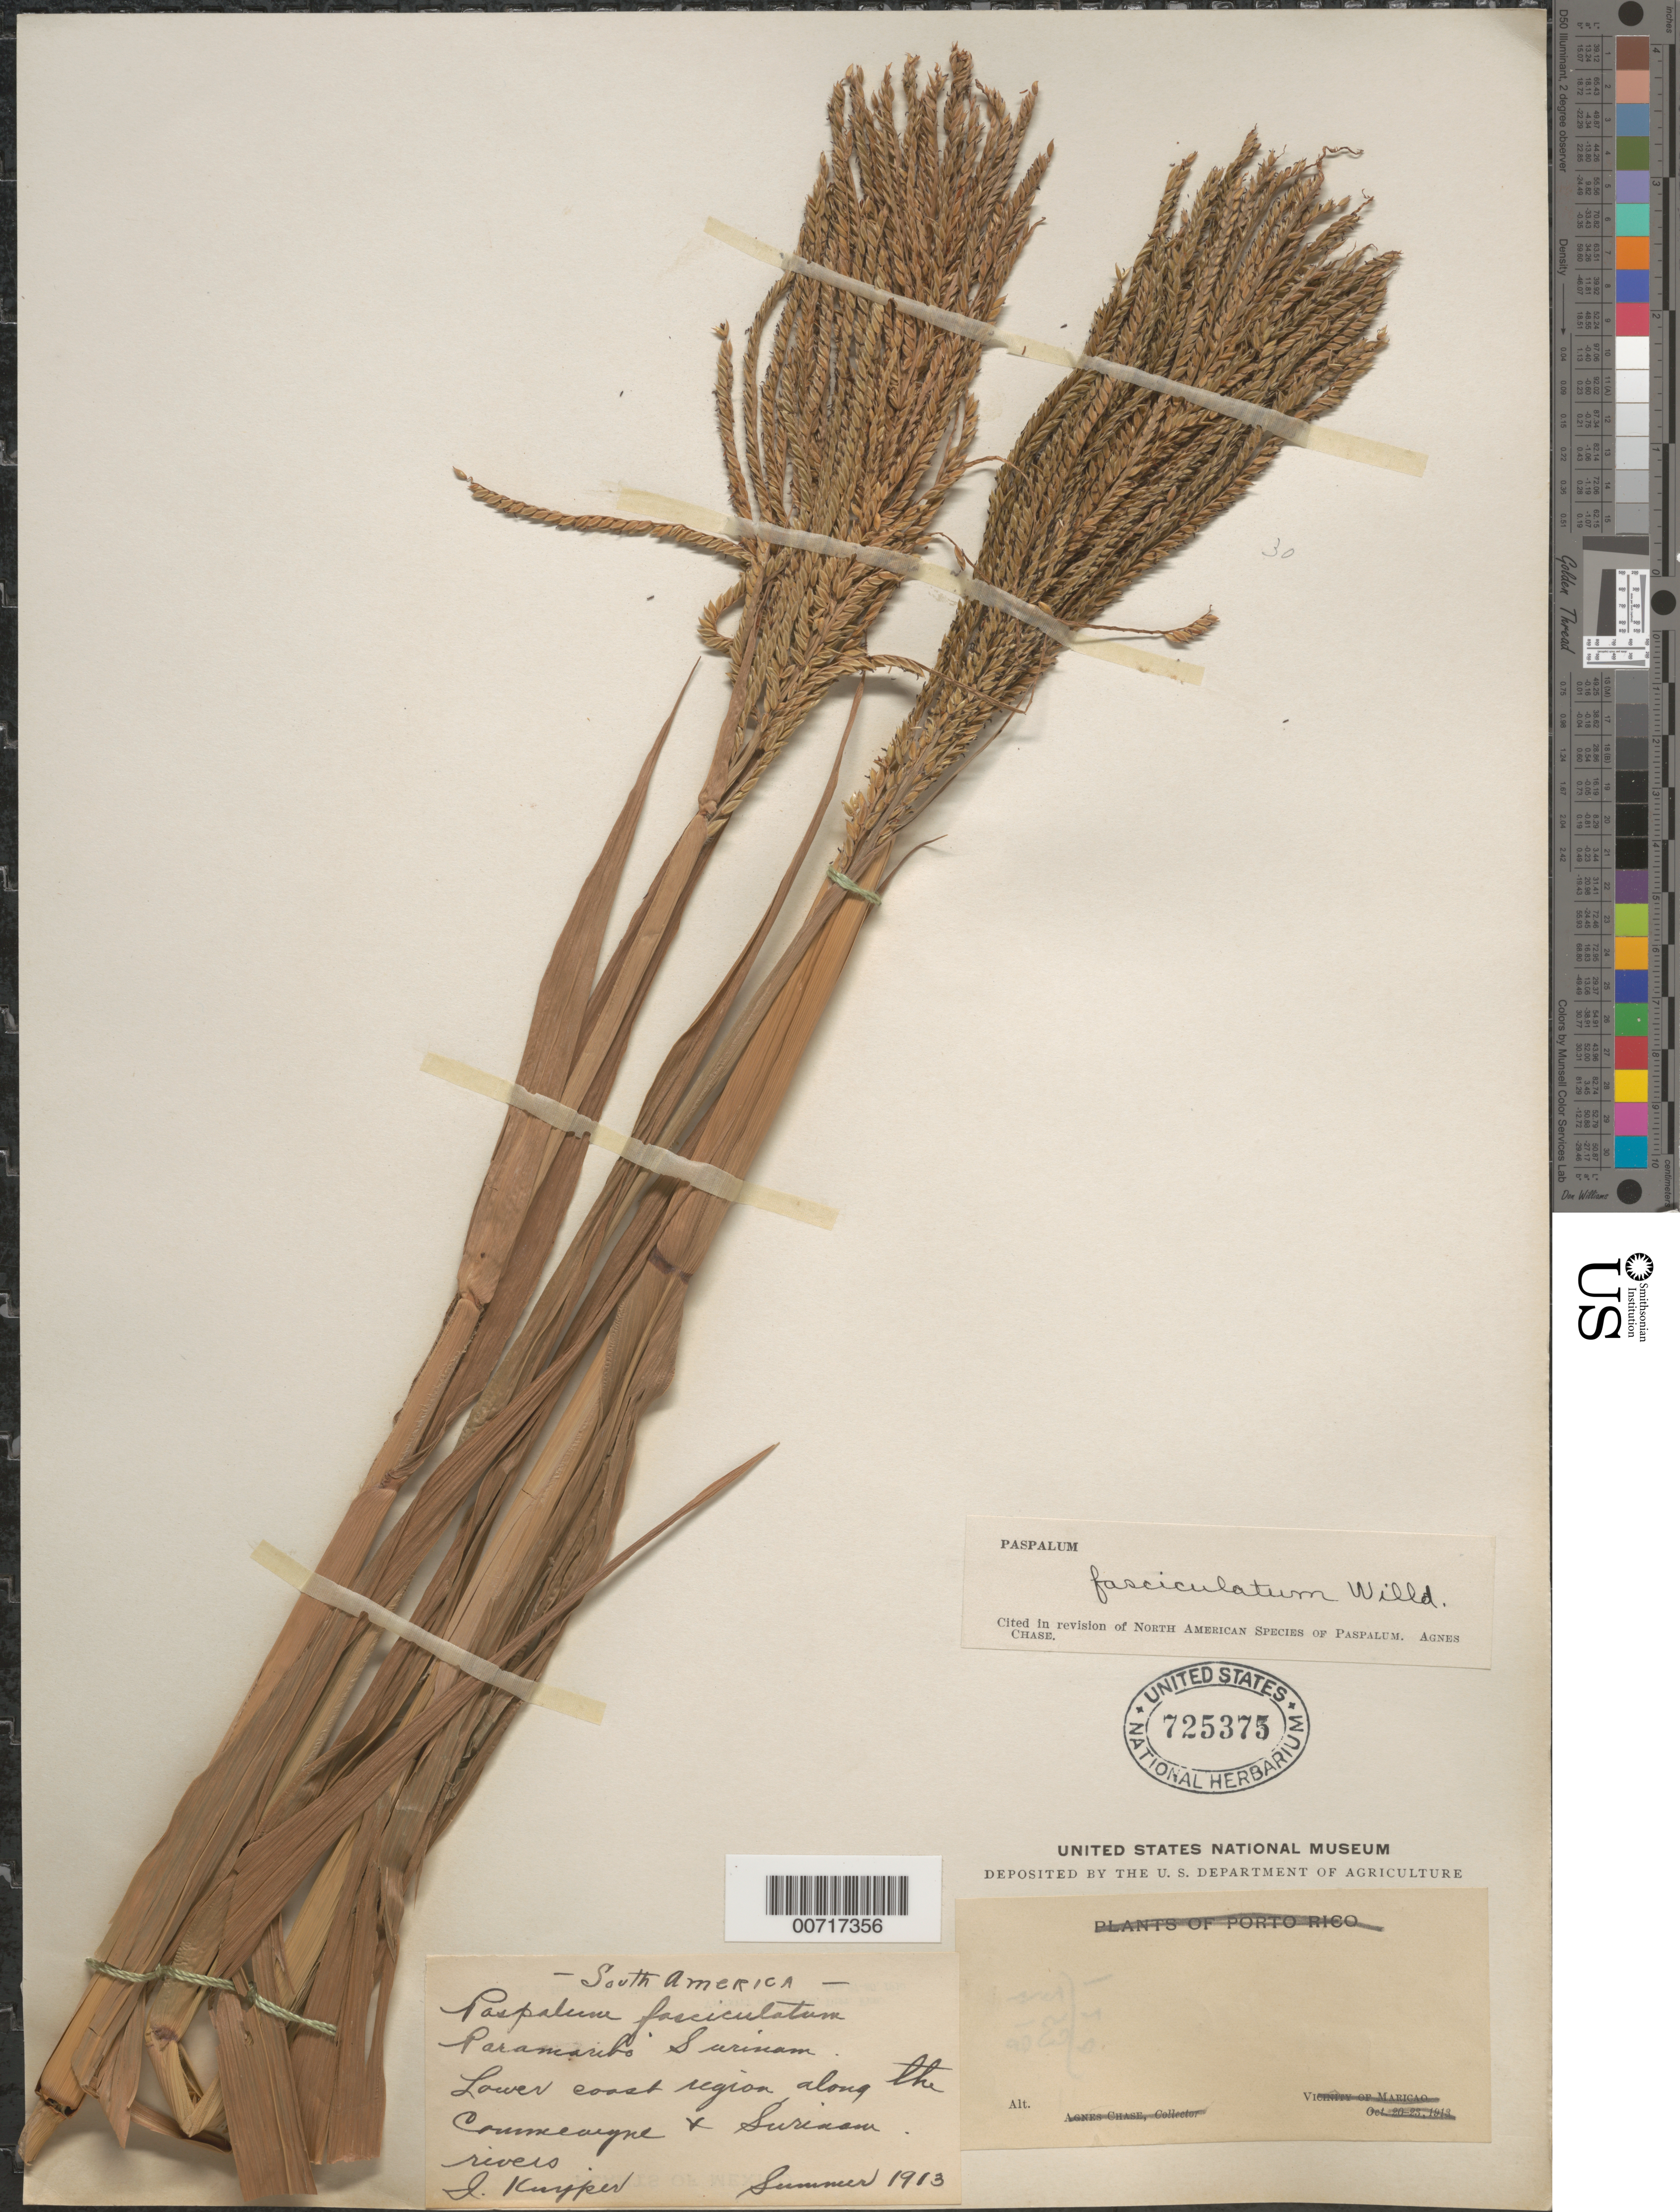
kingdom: Plantae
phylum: Tracheophyta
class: Liliopsida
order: Poales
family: Poaceae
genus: Paspalum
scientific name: Paspalum fasciculatum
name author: Willd. ex Flüggé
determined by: Judziewicz, E. J.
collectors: J. Kuyper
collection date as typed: Summer 1913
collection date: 1913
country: Suriname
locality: Paramaribo, lower coast region along the Commewyne and Surinam Rivers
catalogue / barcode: US 725375